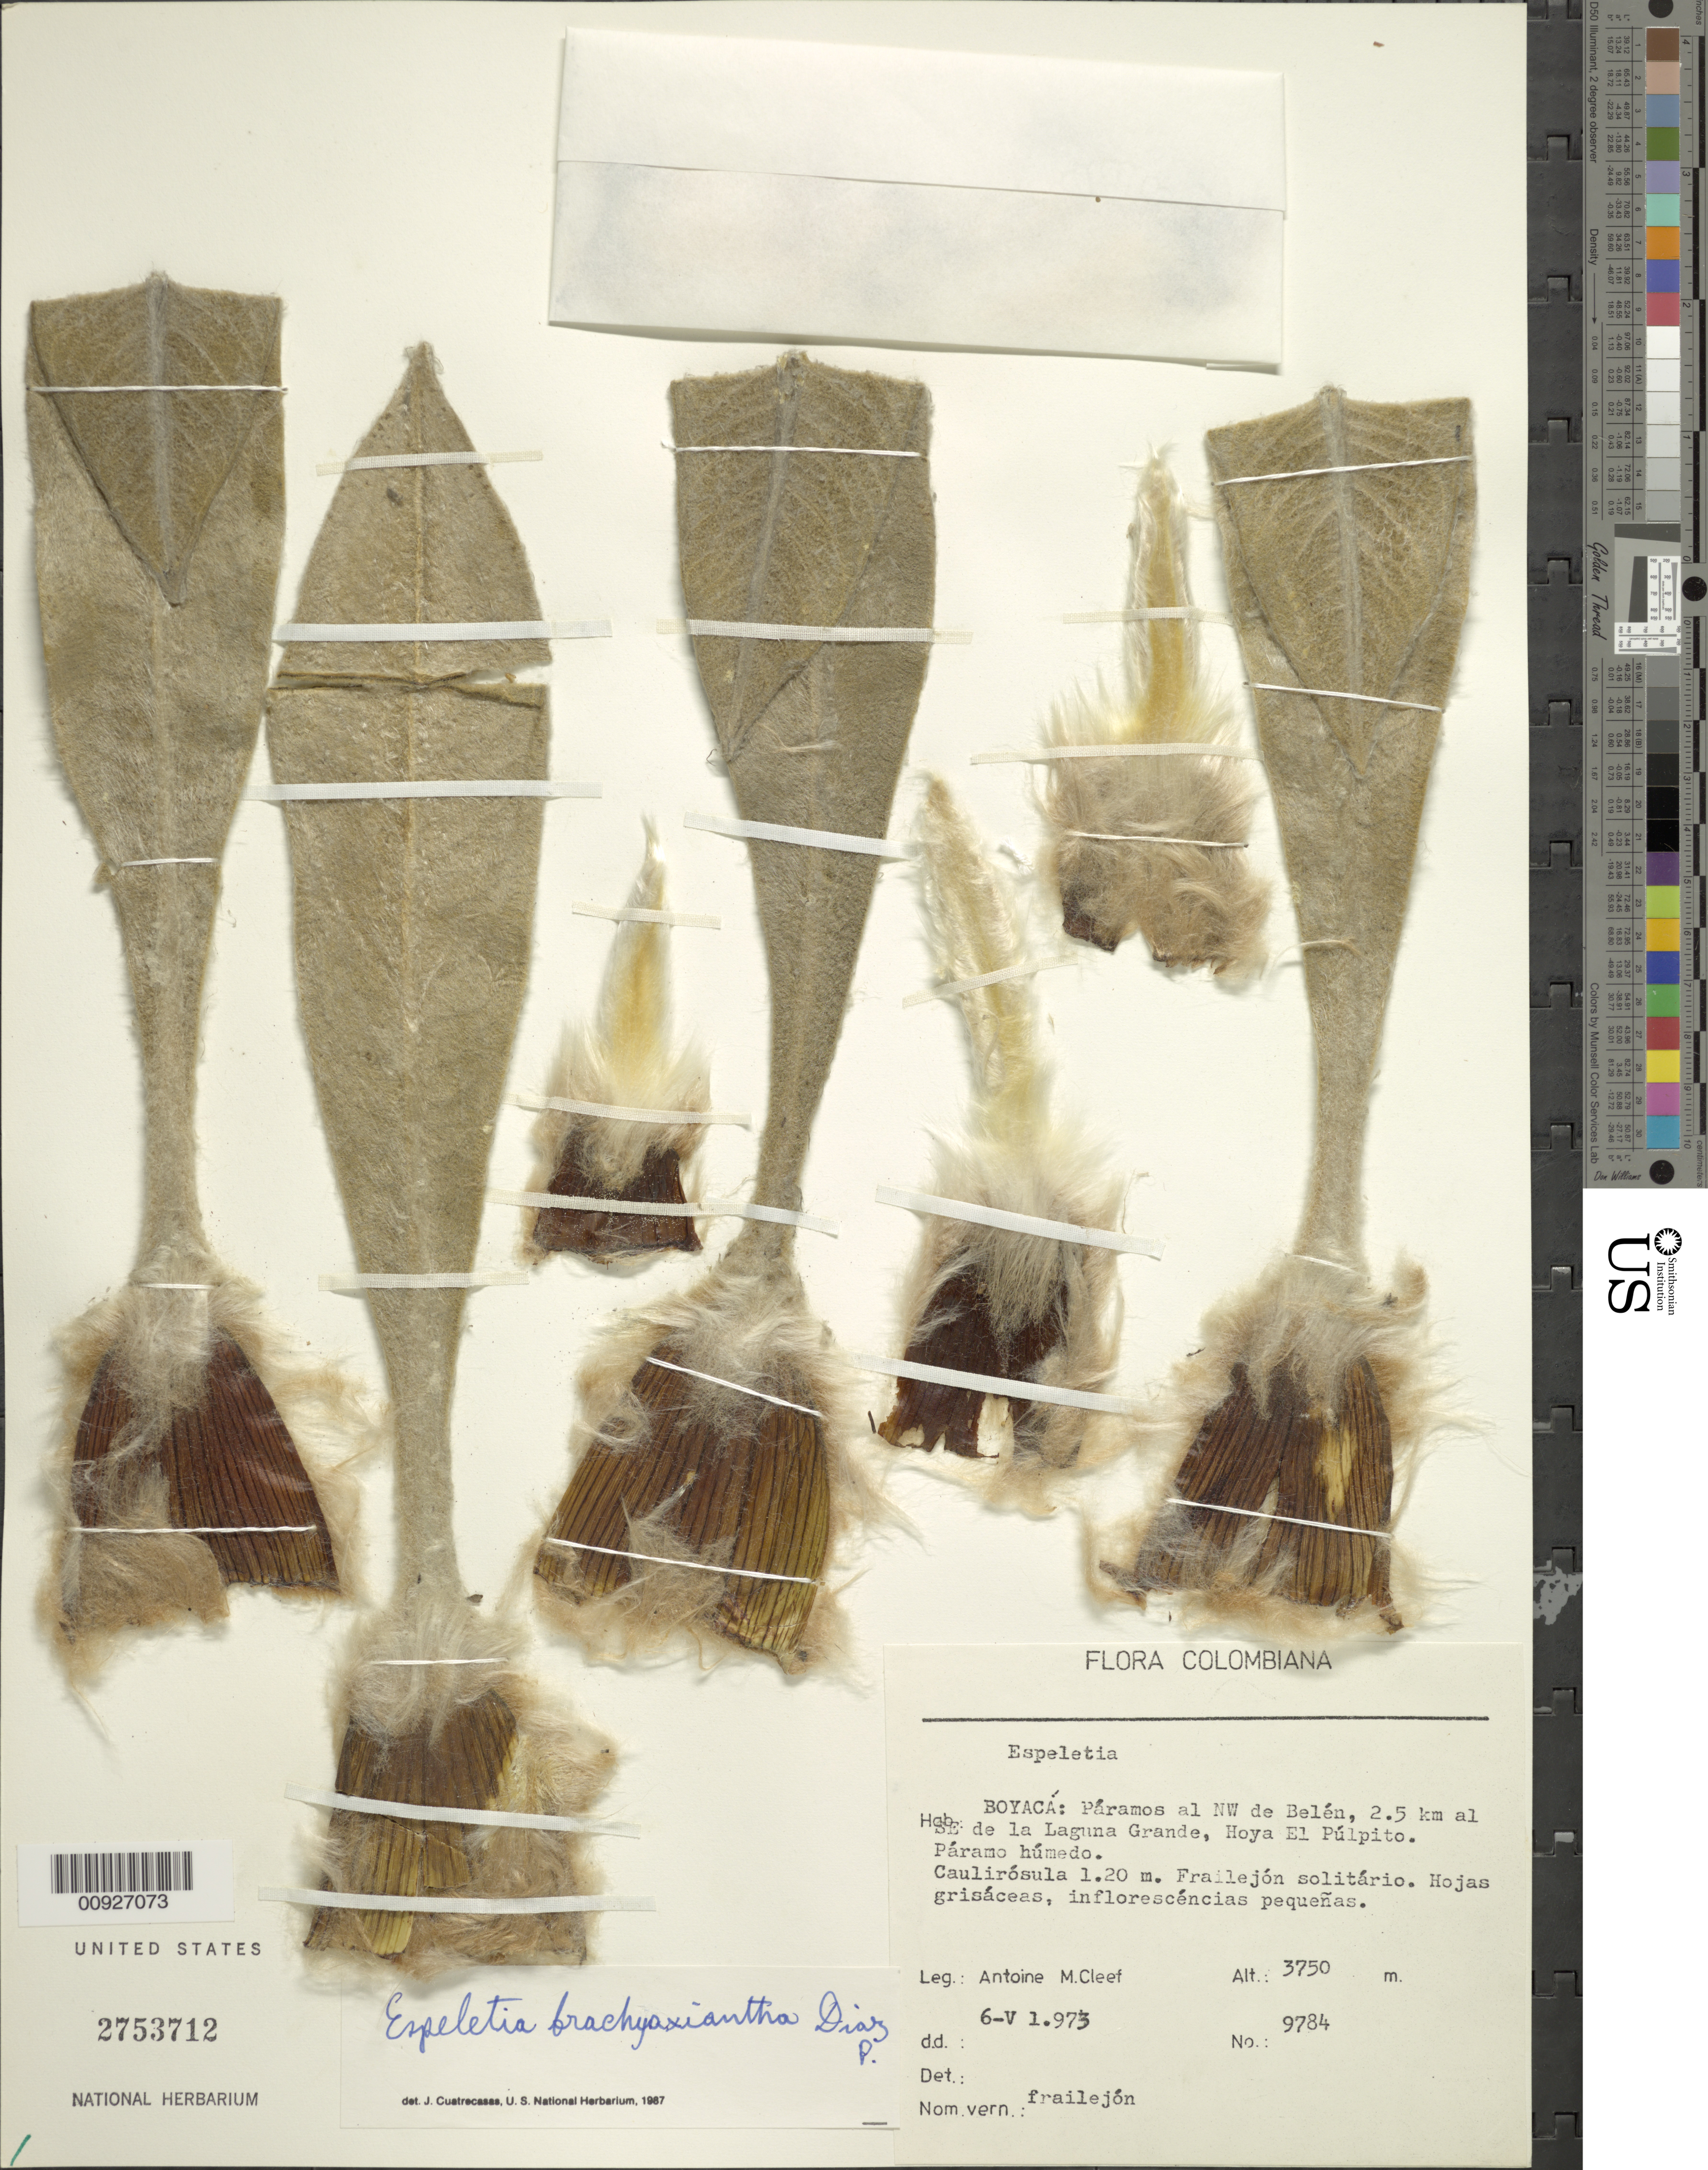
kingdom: Plantae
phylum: Tracheophyta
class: Magnoliopsida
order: Asterales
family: Asteraceae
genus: Espeletia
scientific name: Espeletia brachyaxiantha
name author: S. Díaz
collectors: A. M. Cleef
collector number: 9784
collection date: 1973-05-06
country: Colombia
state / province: Boyacá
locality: Páramos al NW de Belén, 2.5 km al SE de la Laguna Grande, Hoya El Pulpito.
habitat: Páramo húmedo. Frailejón solitario.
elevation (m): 3750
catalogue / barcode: US 2753712